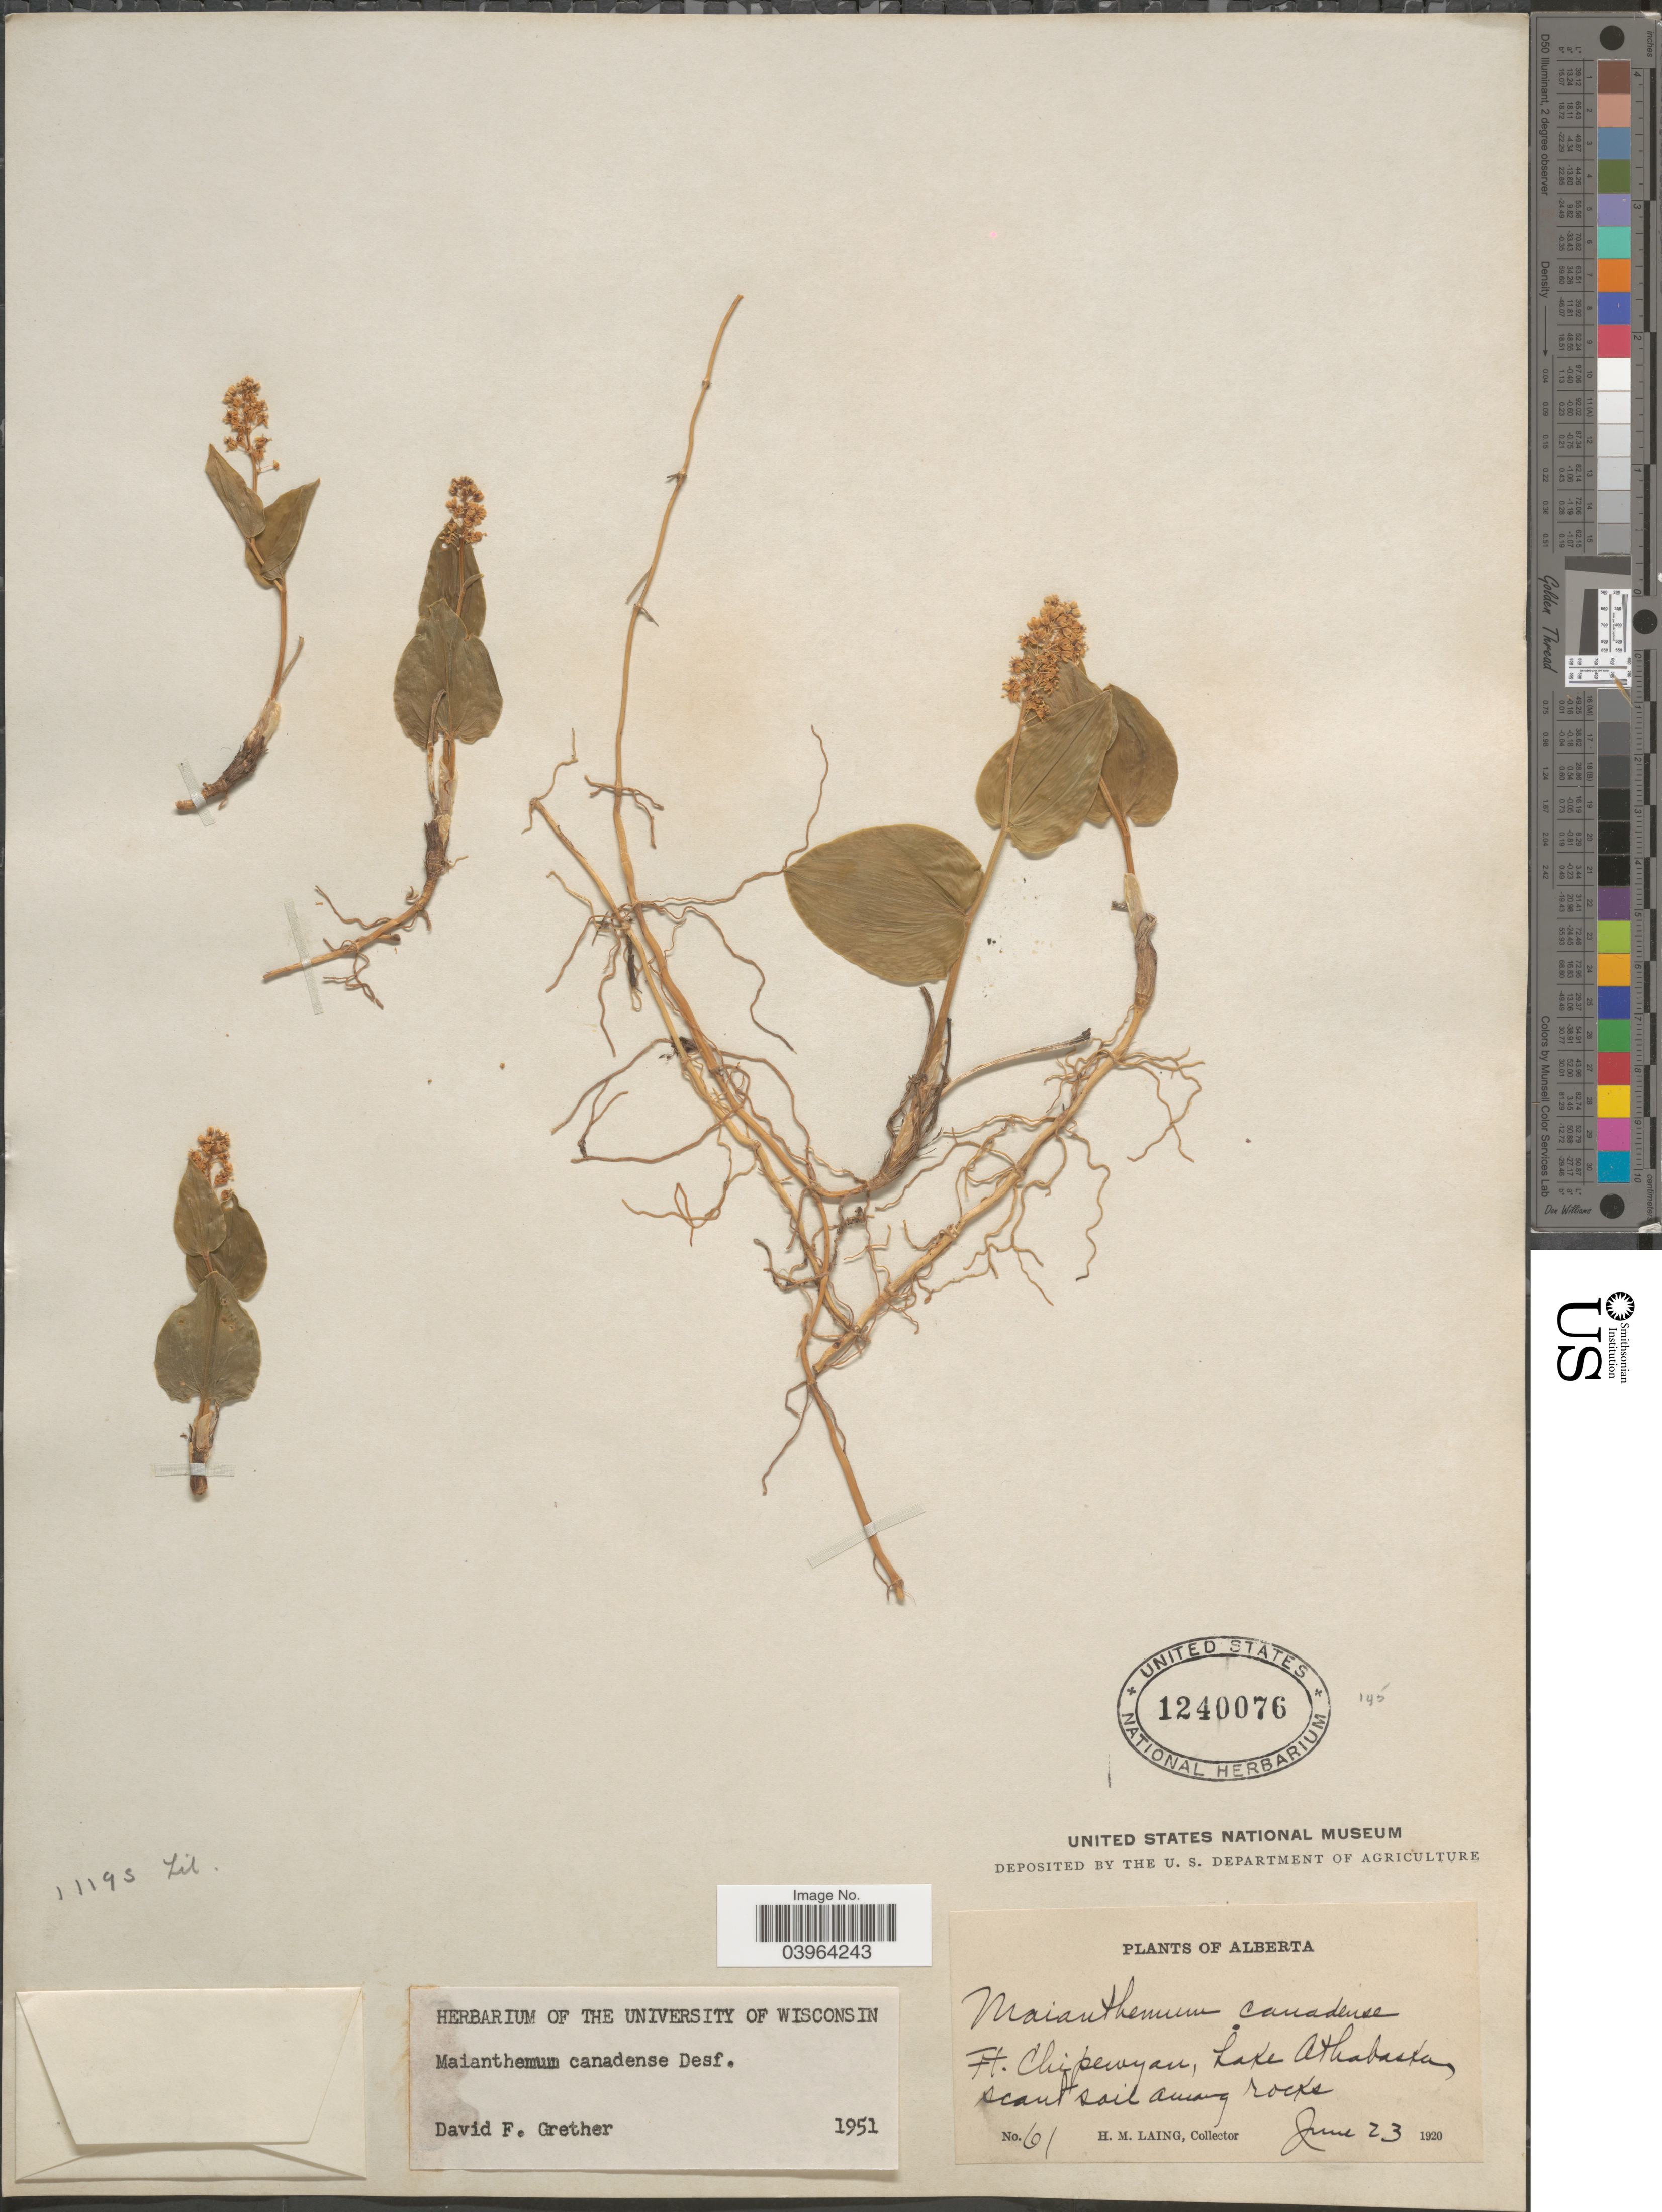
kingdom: Plantae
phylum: Tracheophyta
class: Liliopsida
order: Asparagales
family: Asparagaceae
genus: Maianthemum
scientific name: Maianthemum canadense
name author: Desf.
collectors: H. Laing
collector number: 61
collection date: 1920-06-23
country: Canada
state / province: Alberta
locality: Ft. Chipewyan, Lake Athabaska.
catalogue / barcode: US 1240076